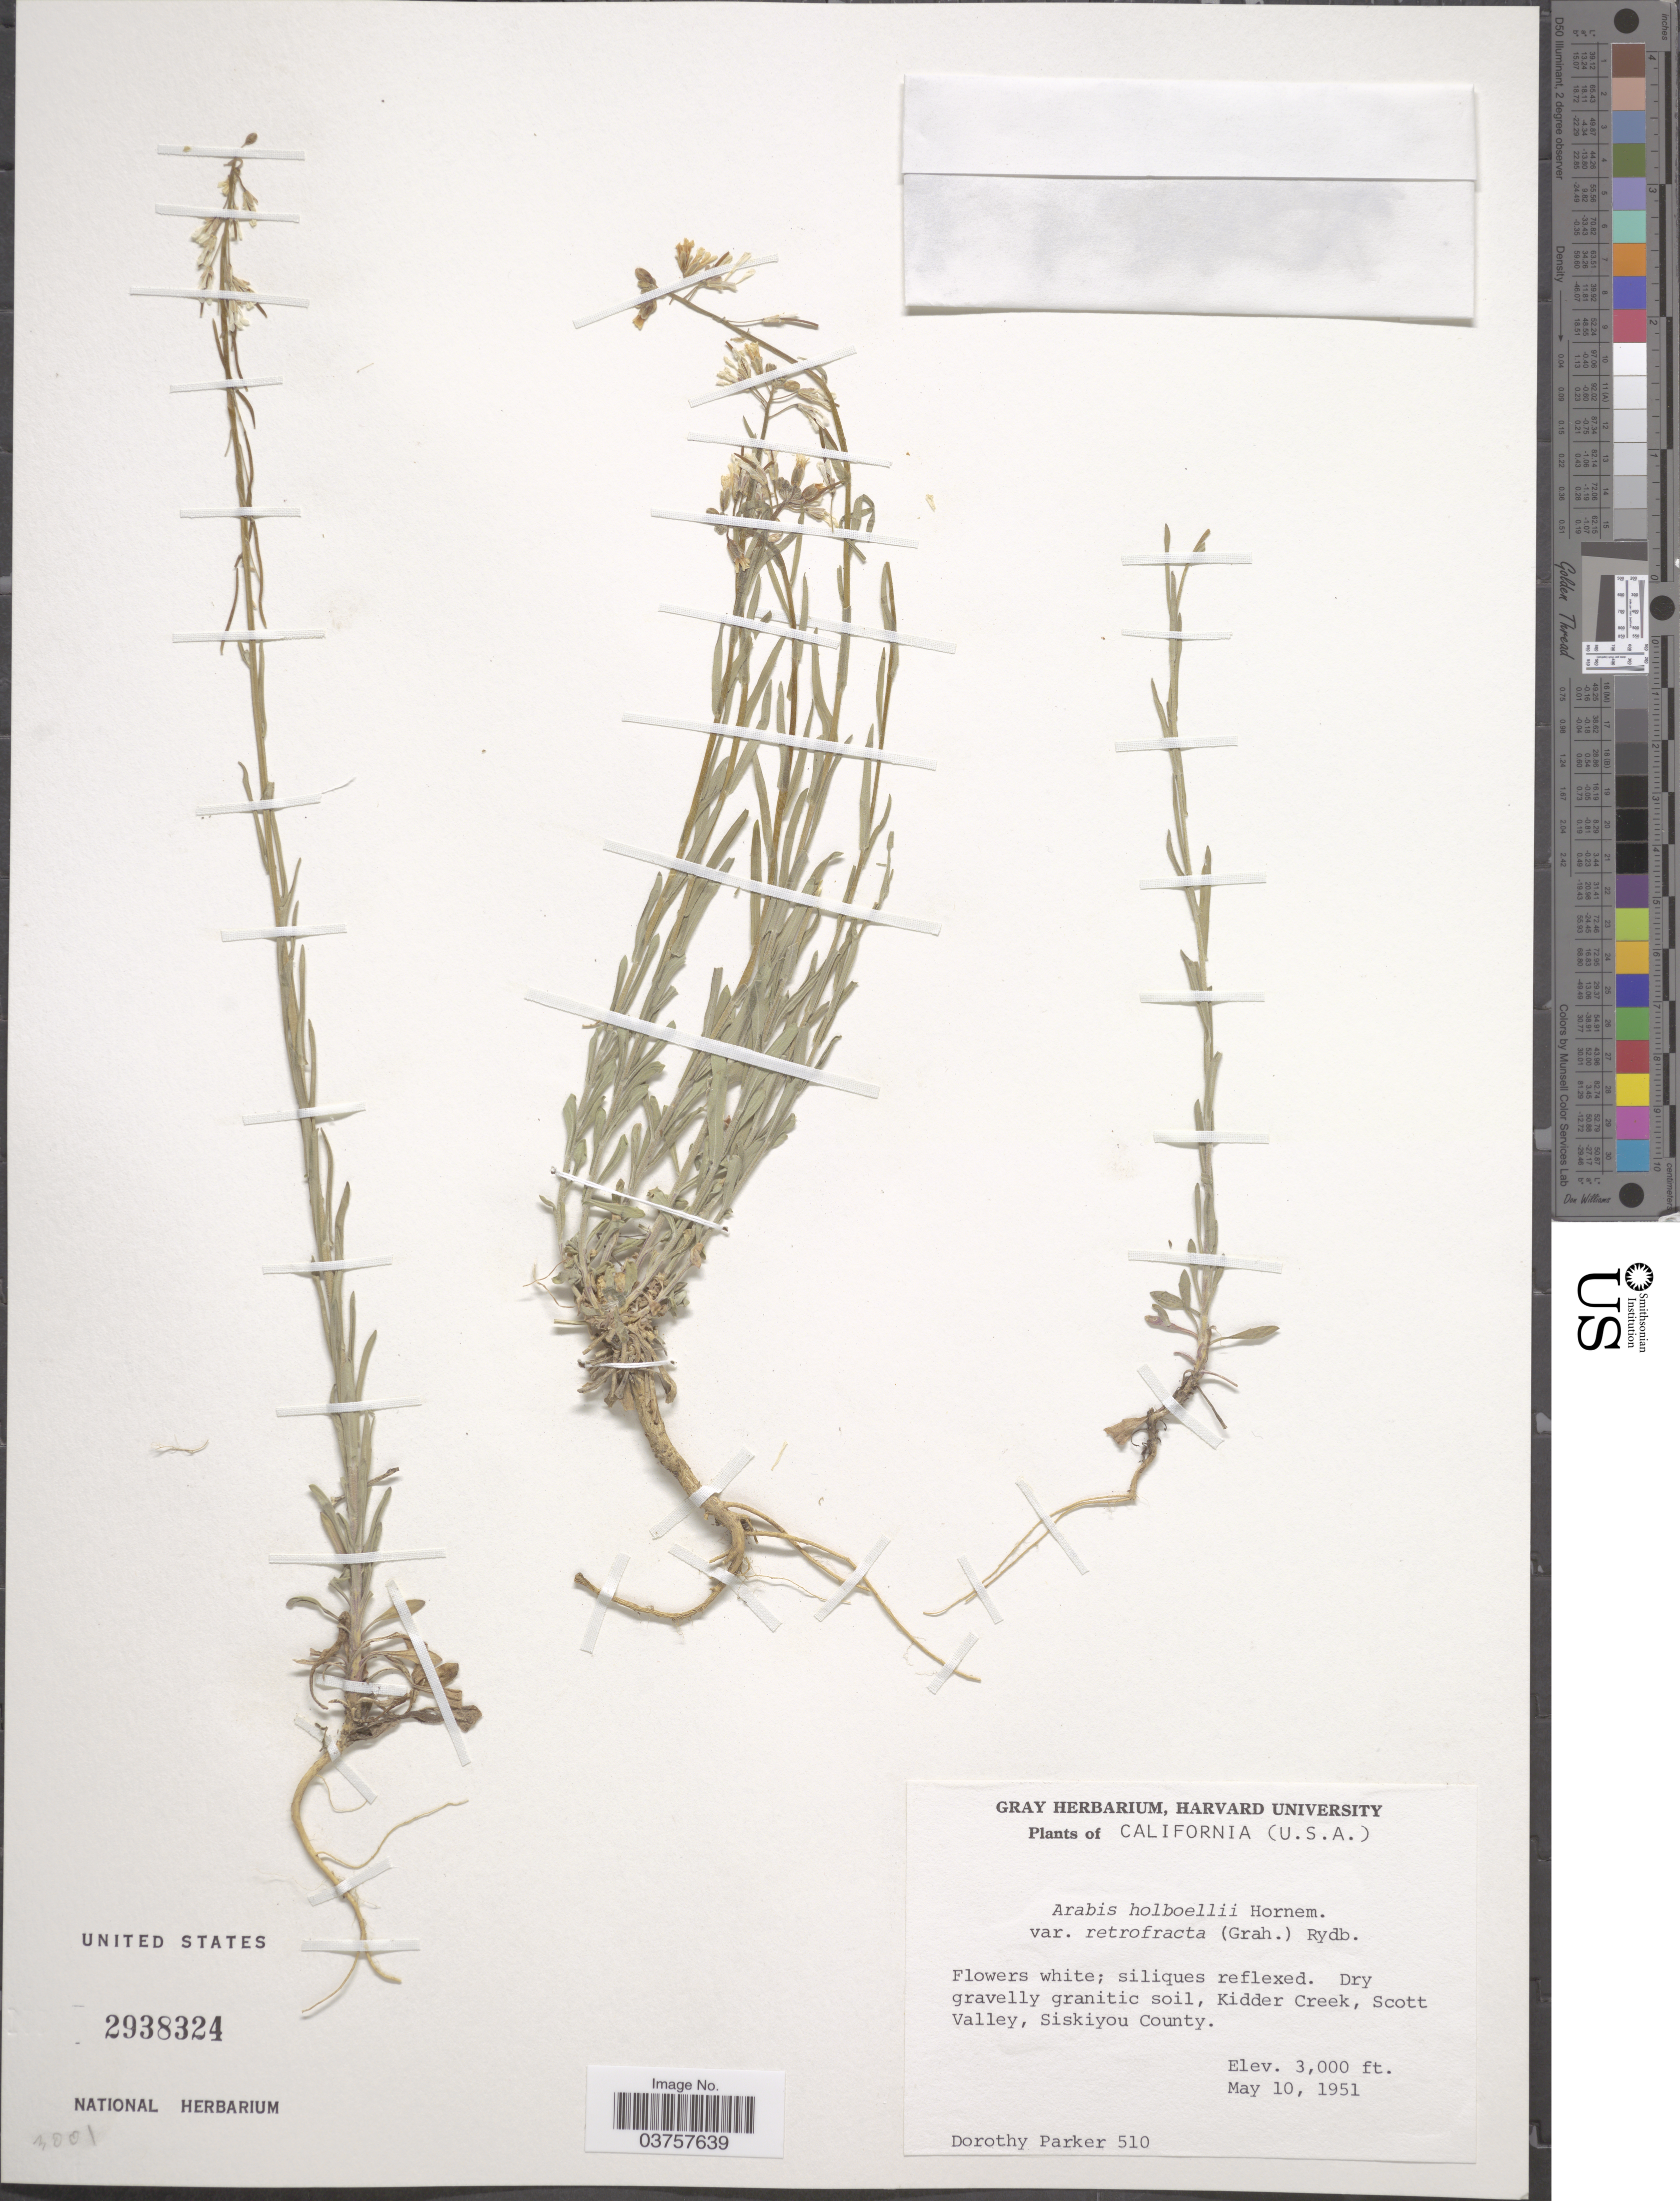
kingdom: Plantae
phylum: Tracheophyta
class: Magnoliopsida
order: Brassicales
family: Brassicaceae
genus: Arabis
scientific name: Arabis holboellii var. retrofracta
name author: Rydb.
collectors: D. Parker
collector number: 510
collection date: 1951-05-10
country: United States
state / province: California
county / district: Siskiyou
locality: Kidder Creek, Scott Valley, Siskiyou County.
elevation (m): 914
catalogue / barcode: US 2938324